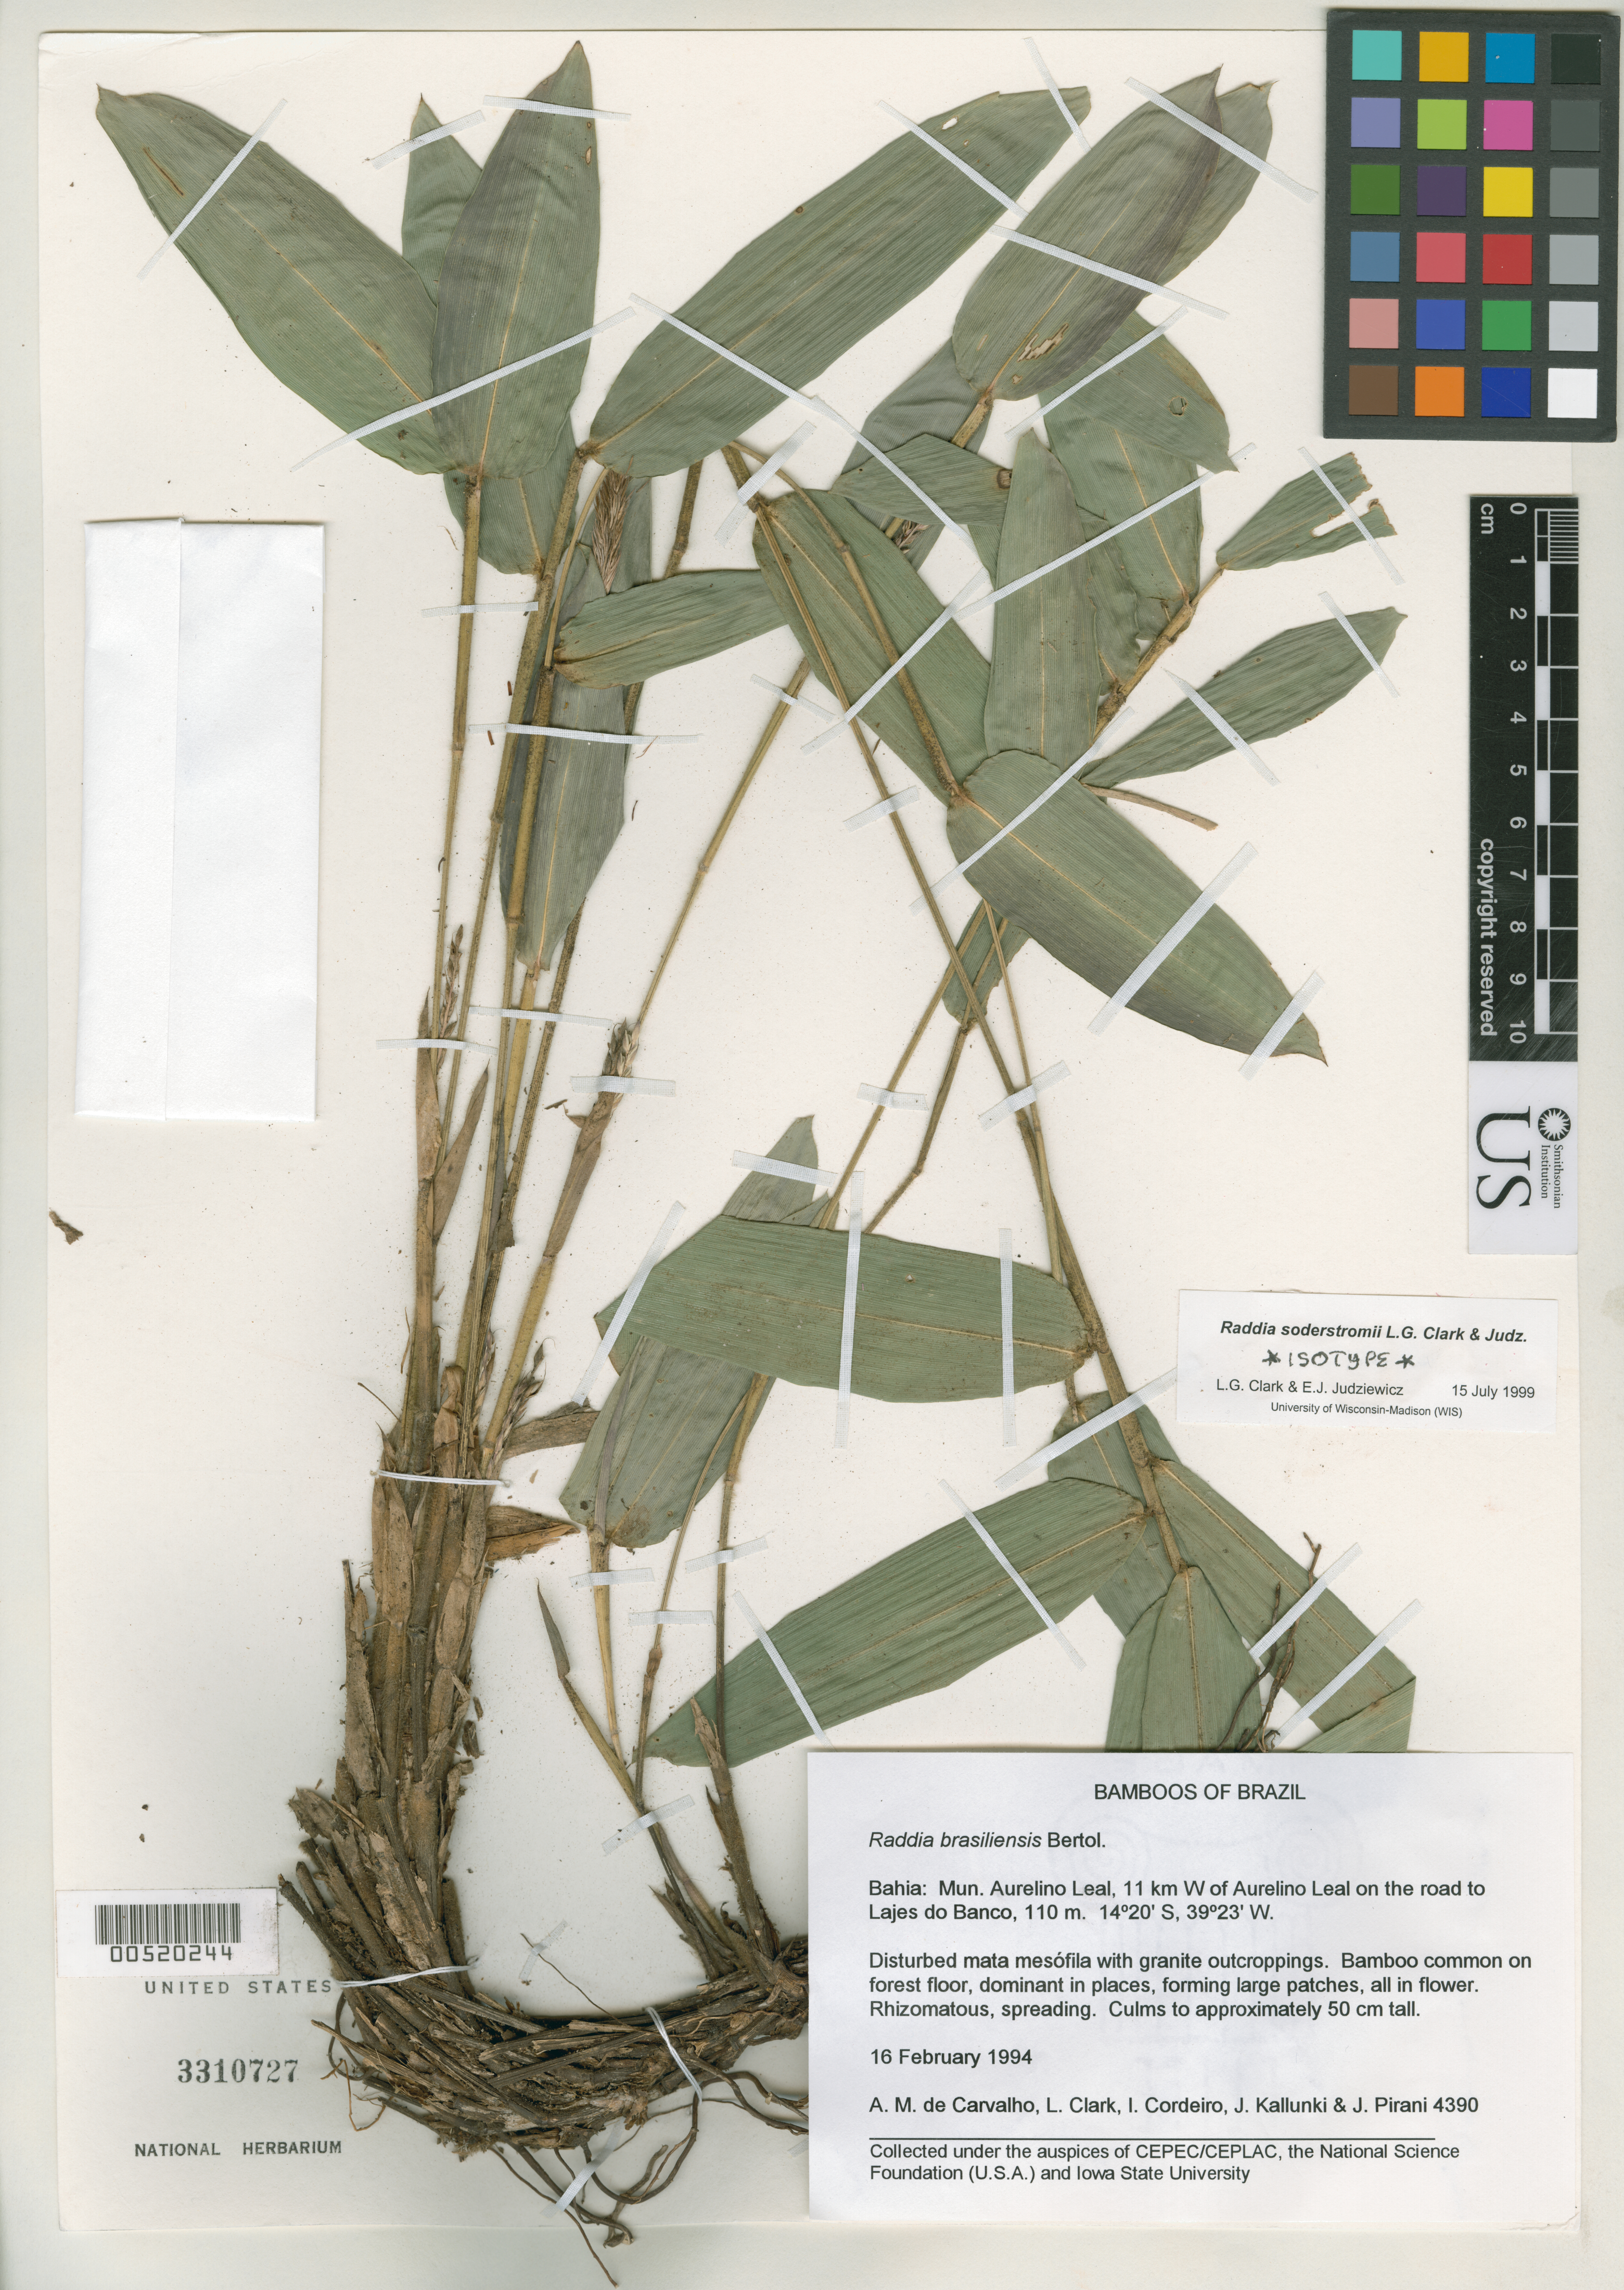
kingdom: Plantae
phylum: Tracheophyta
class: Liliopsida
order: Poales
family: Poaceae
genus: Raddia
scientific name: Raddia soderstromii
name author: R.P. Oliveira et al.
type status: Isotype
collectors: A. M. Carvalho, L. G. Clark, I. Cordeiro & J. Kallunki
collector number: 4390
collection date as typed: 16 Feb 1994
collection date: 1994-02-16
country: Brazil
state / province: Bahia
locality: Bahia: Mun. Aurelino Leal, 11 km W of Aurelino Leal on the road to Lajes do Banco.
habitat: Disturbed mata mesófila witih granite outcroppings.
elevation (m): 110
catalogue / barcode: US 3310727